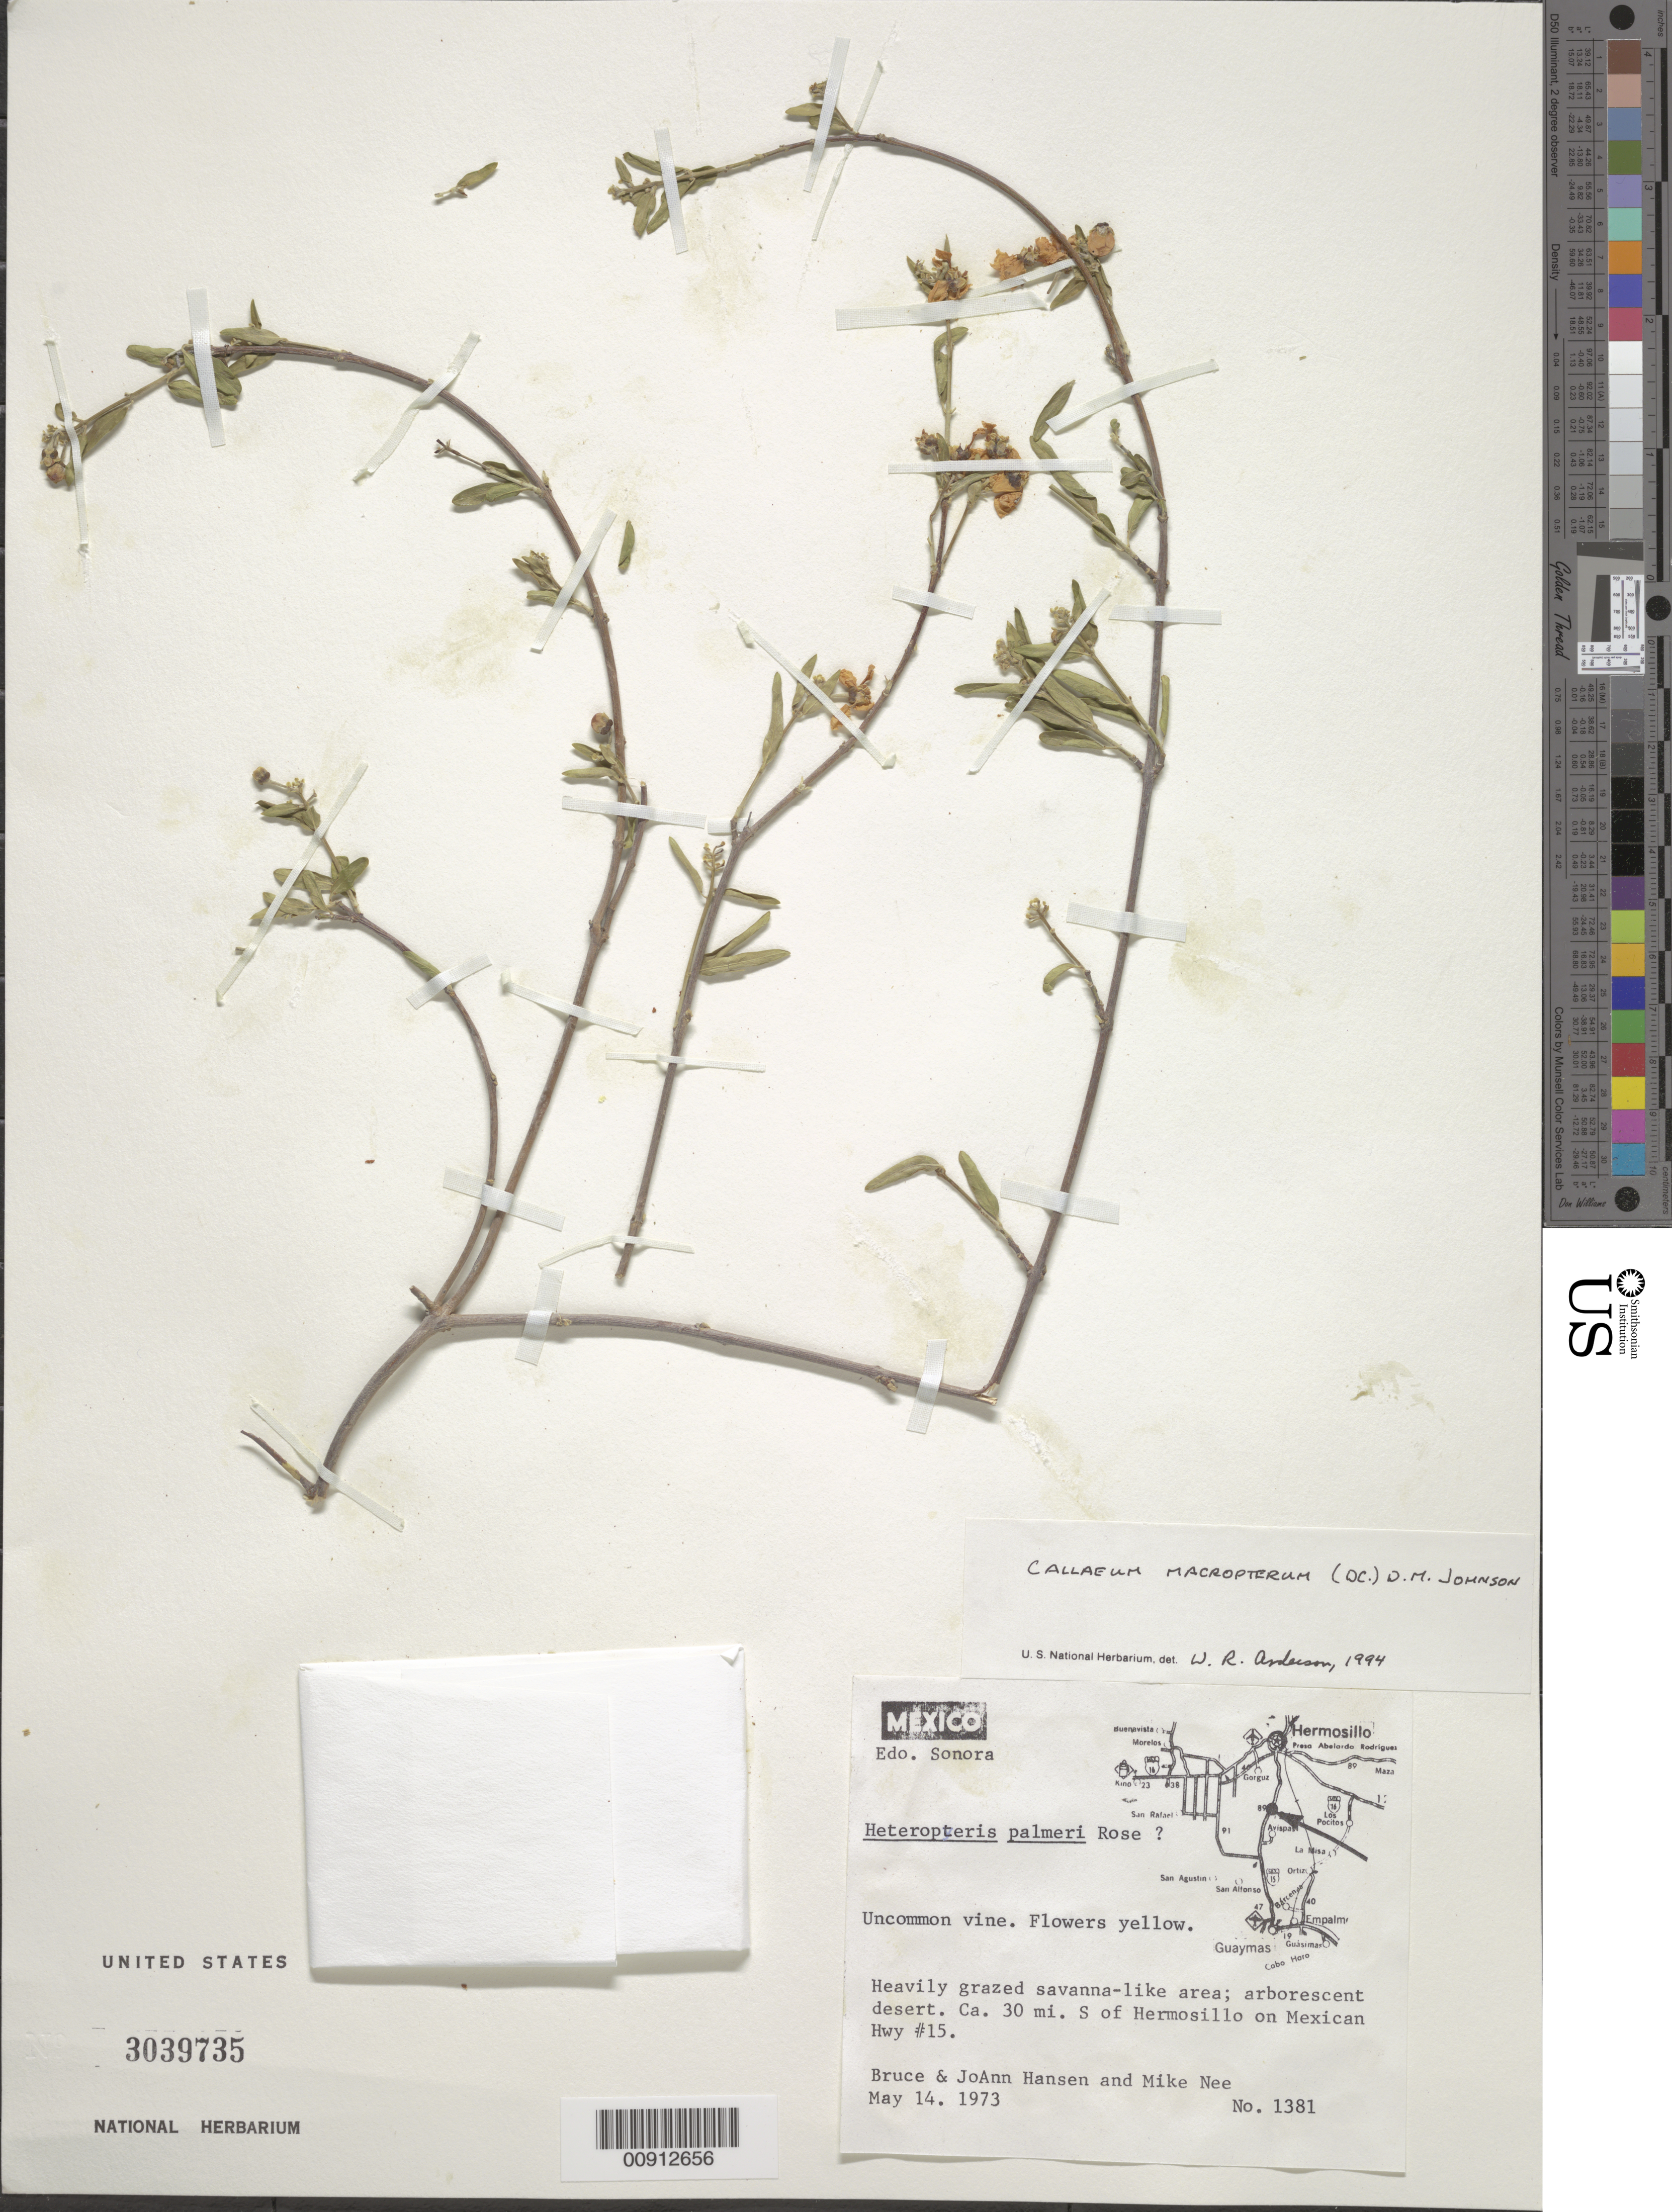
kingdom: Plantae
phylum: Tracheophyta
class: Magnoliopsida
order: Malpighiales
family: Malpighiaceae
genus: Callaeum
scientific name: Callaeum macropterum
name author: (Moc. & Sessé ex DC.) D.M. Johnson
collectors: B. Hansen, J. Hansen & M. Nee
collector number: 1381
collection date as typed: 14 May 1973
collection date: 1973-05-14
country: Mexico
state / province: Sonora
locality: Ca. 30 mi. S of Hermosillo on Mexican Hwy. #15.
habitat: Heavily grazed savanna-like area; arborescent desert.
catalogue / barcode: US 3039735